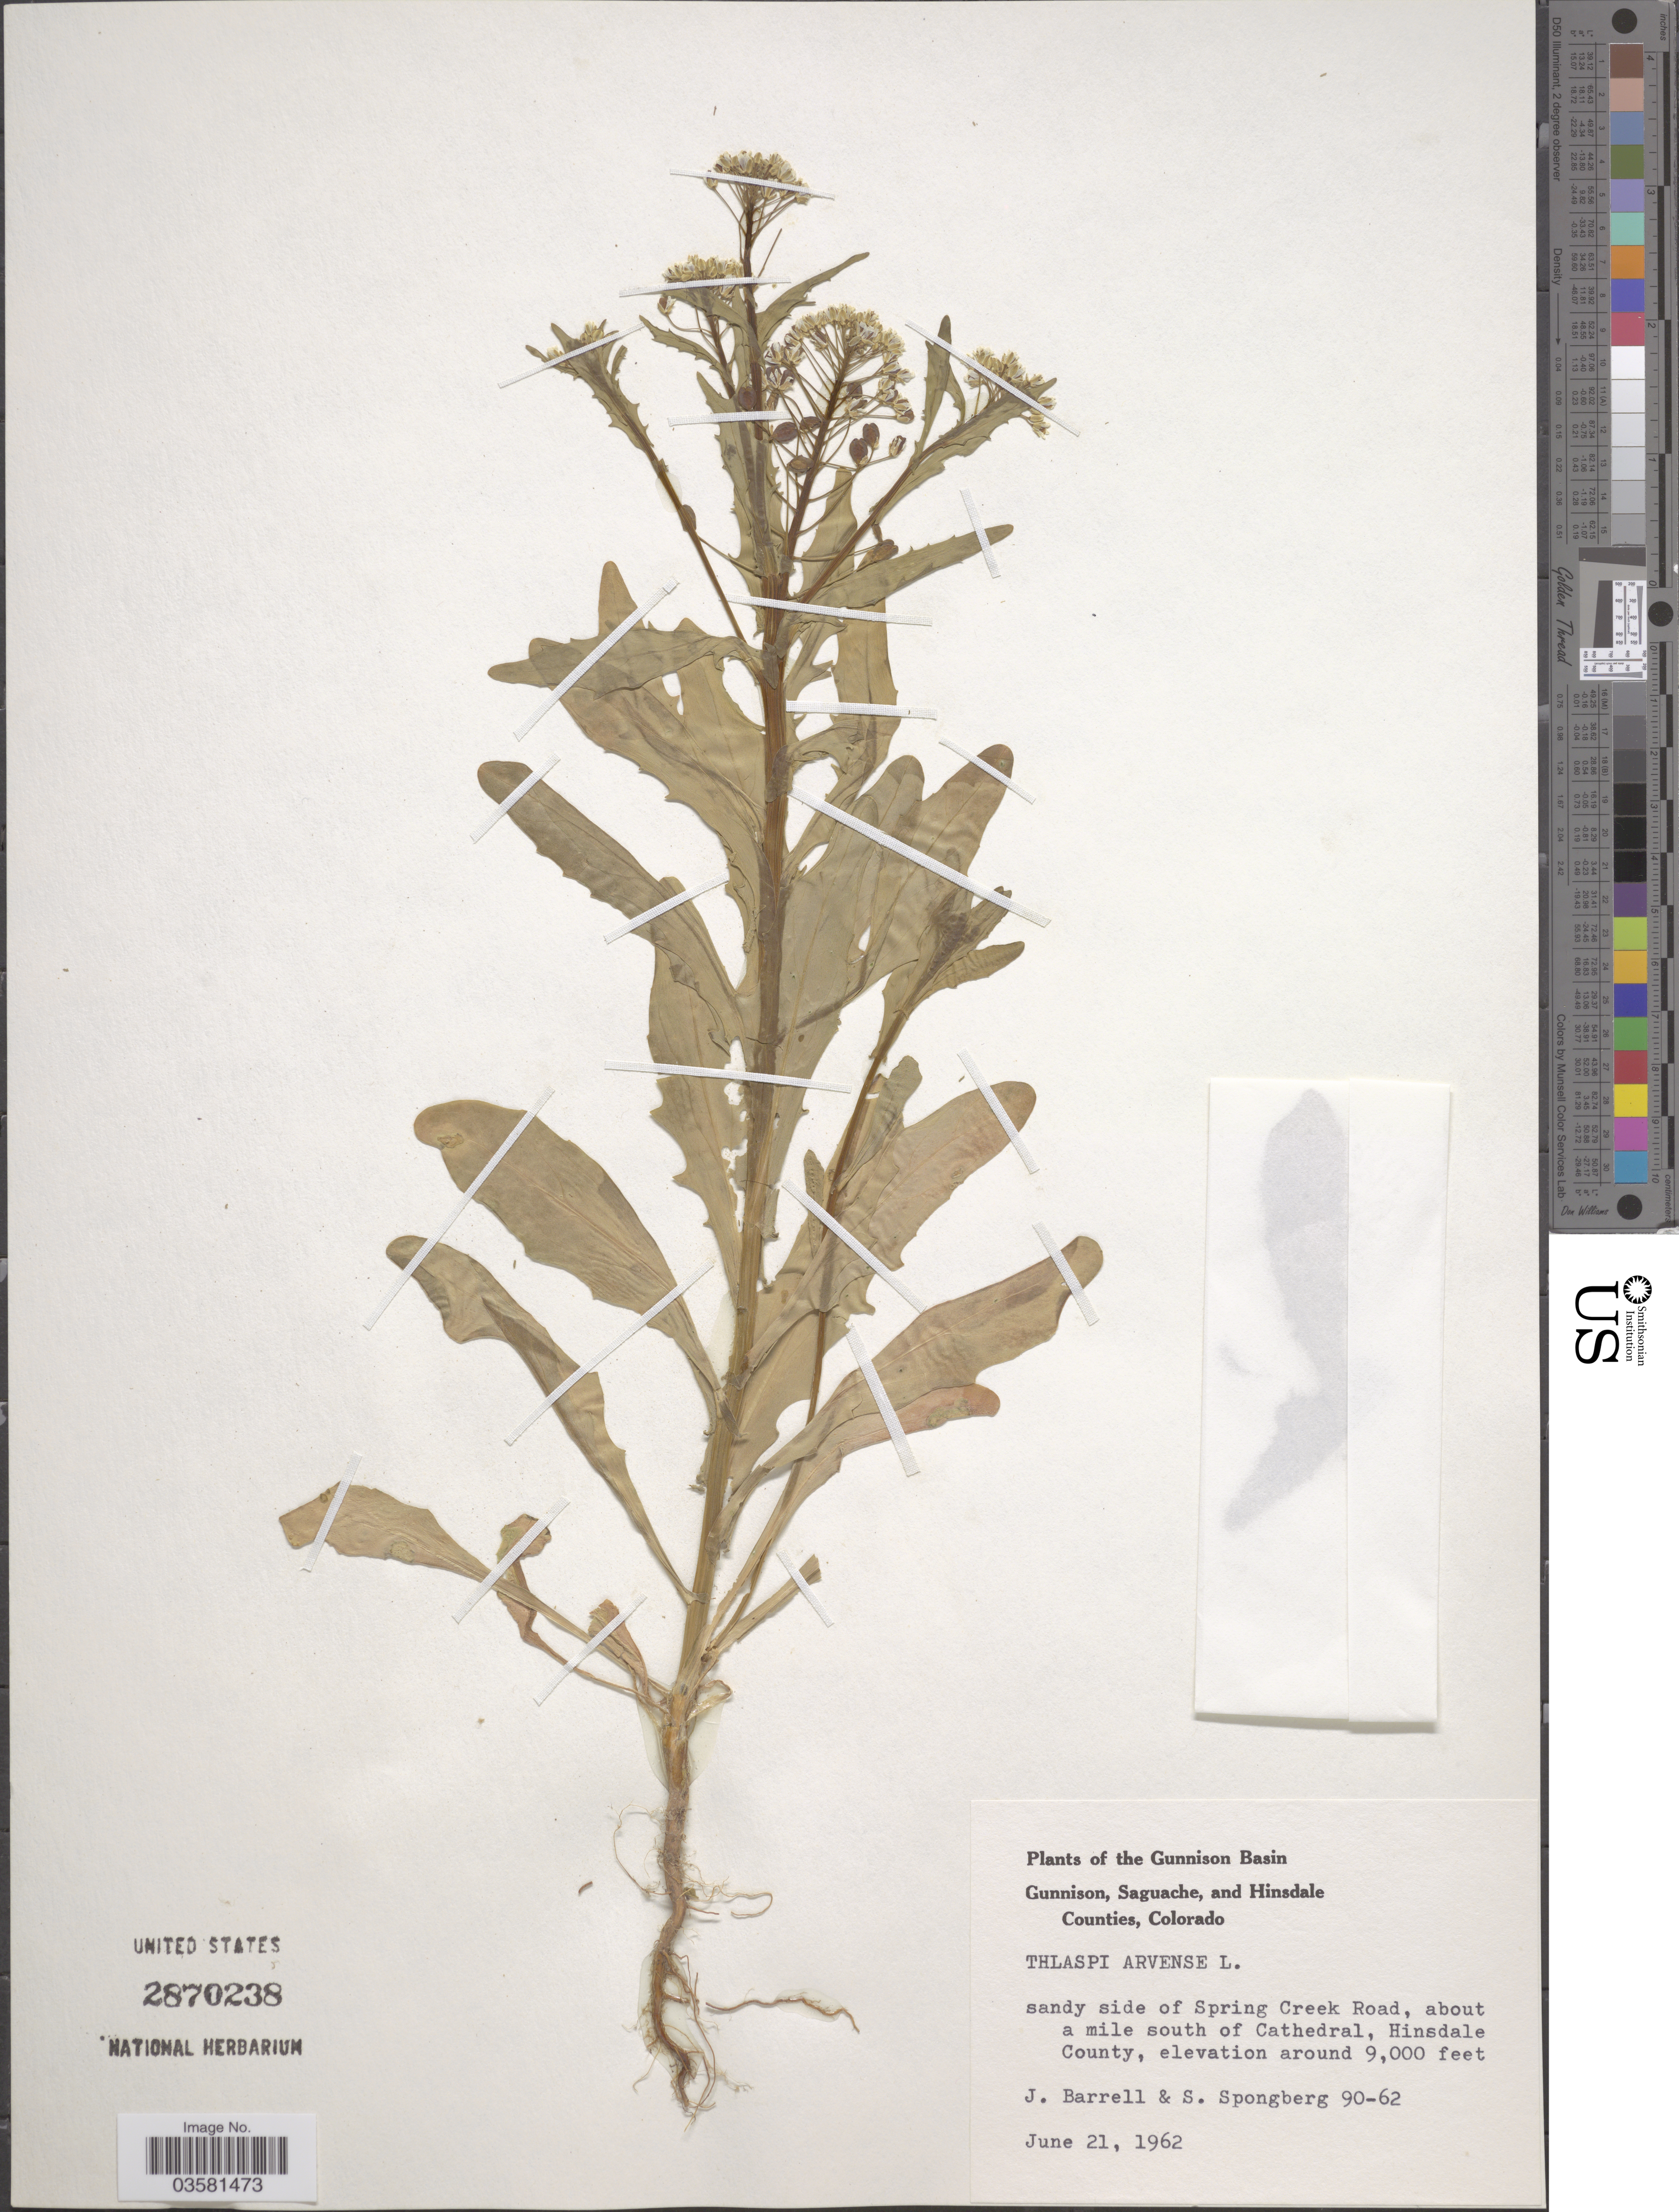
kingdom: Plantae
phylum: Tracheophyta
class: Magnoliopsida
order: Brassicales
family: Brassicaceae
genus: Thlaspi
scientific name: Thlaspi arvense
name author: L.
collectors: J. Barrell & S. A.Spongberg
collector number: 90-62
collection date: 1962-06-21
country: United States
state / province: Colorado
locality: The Gunnison Basin. Sandy side of Spring Creek Road, about a mile south of Cathedral, Hinsdale County.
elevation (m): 2743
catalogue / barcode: US 2870238